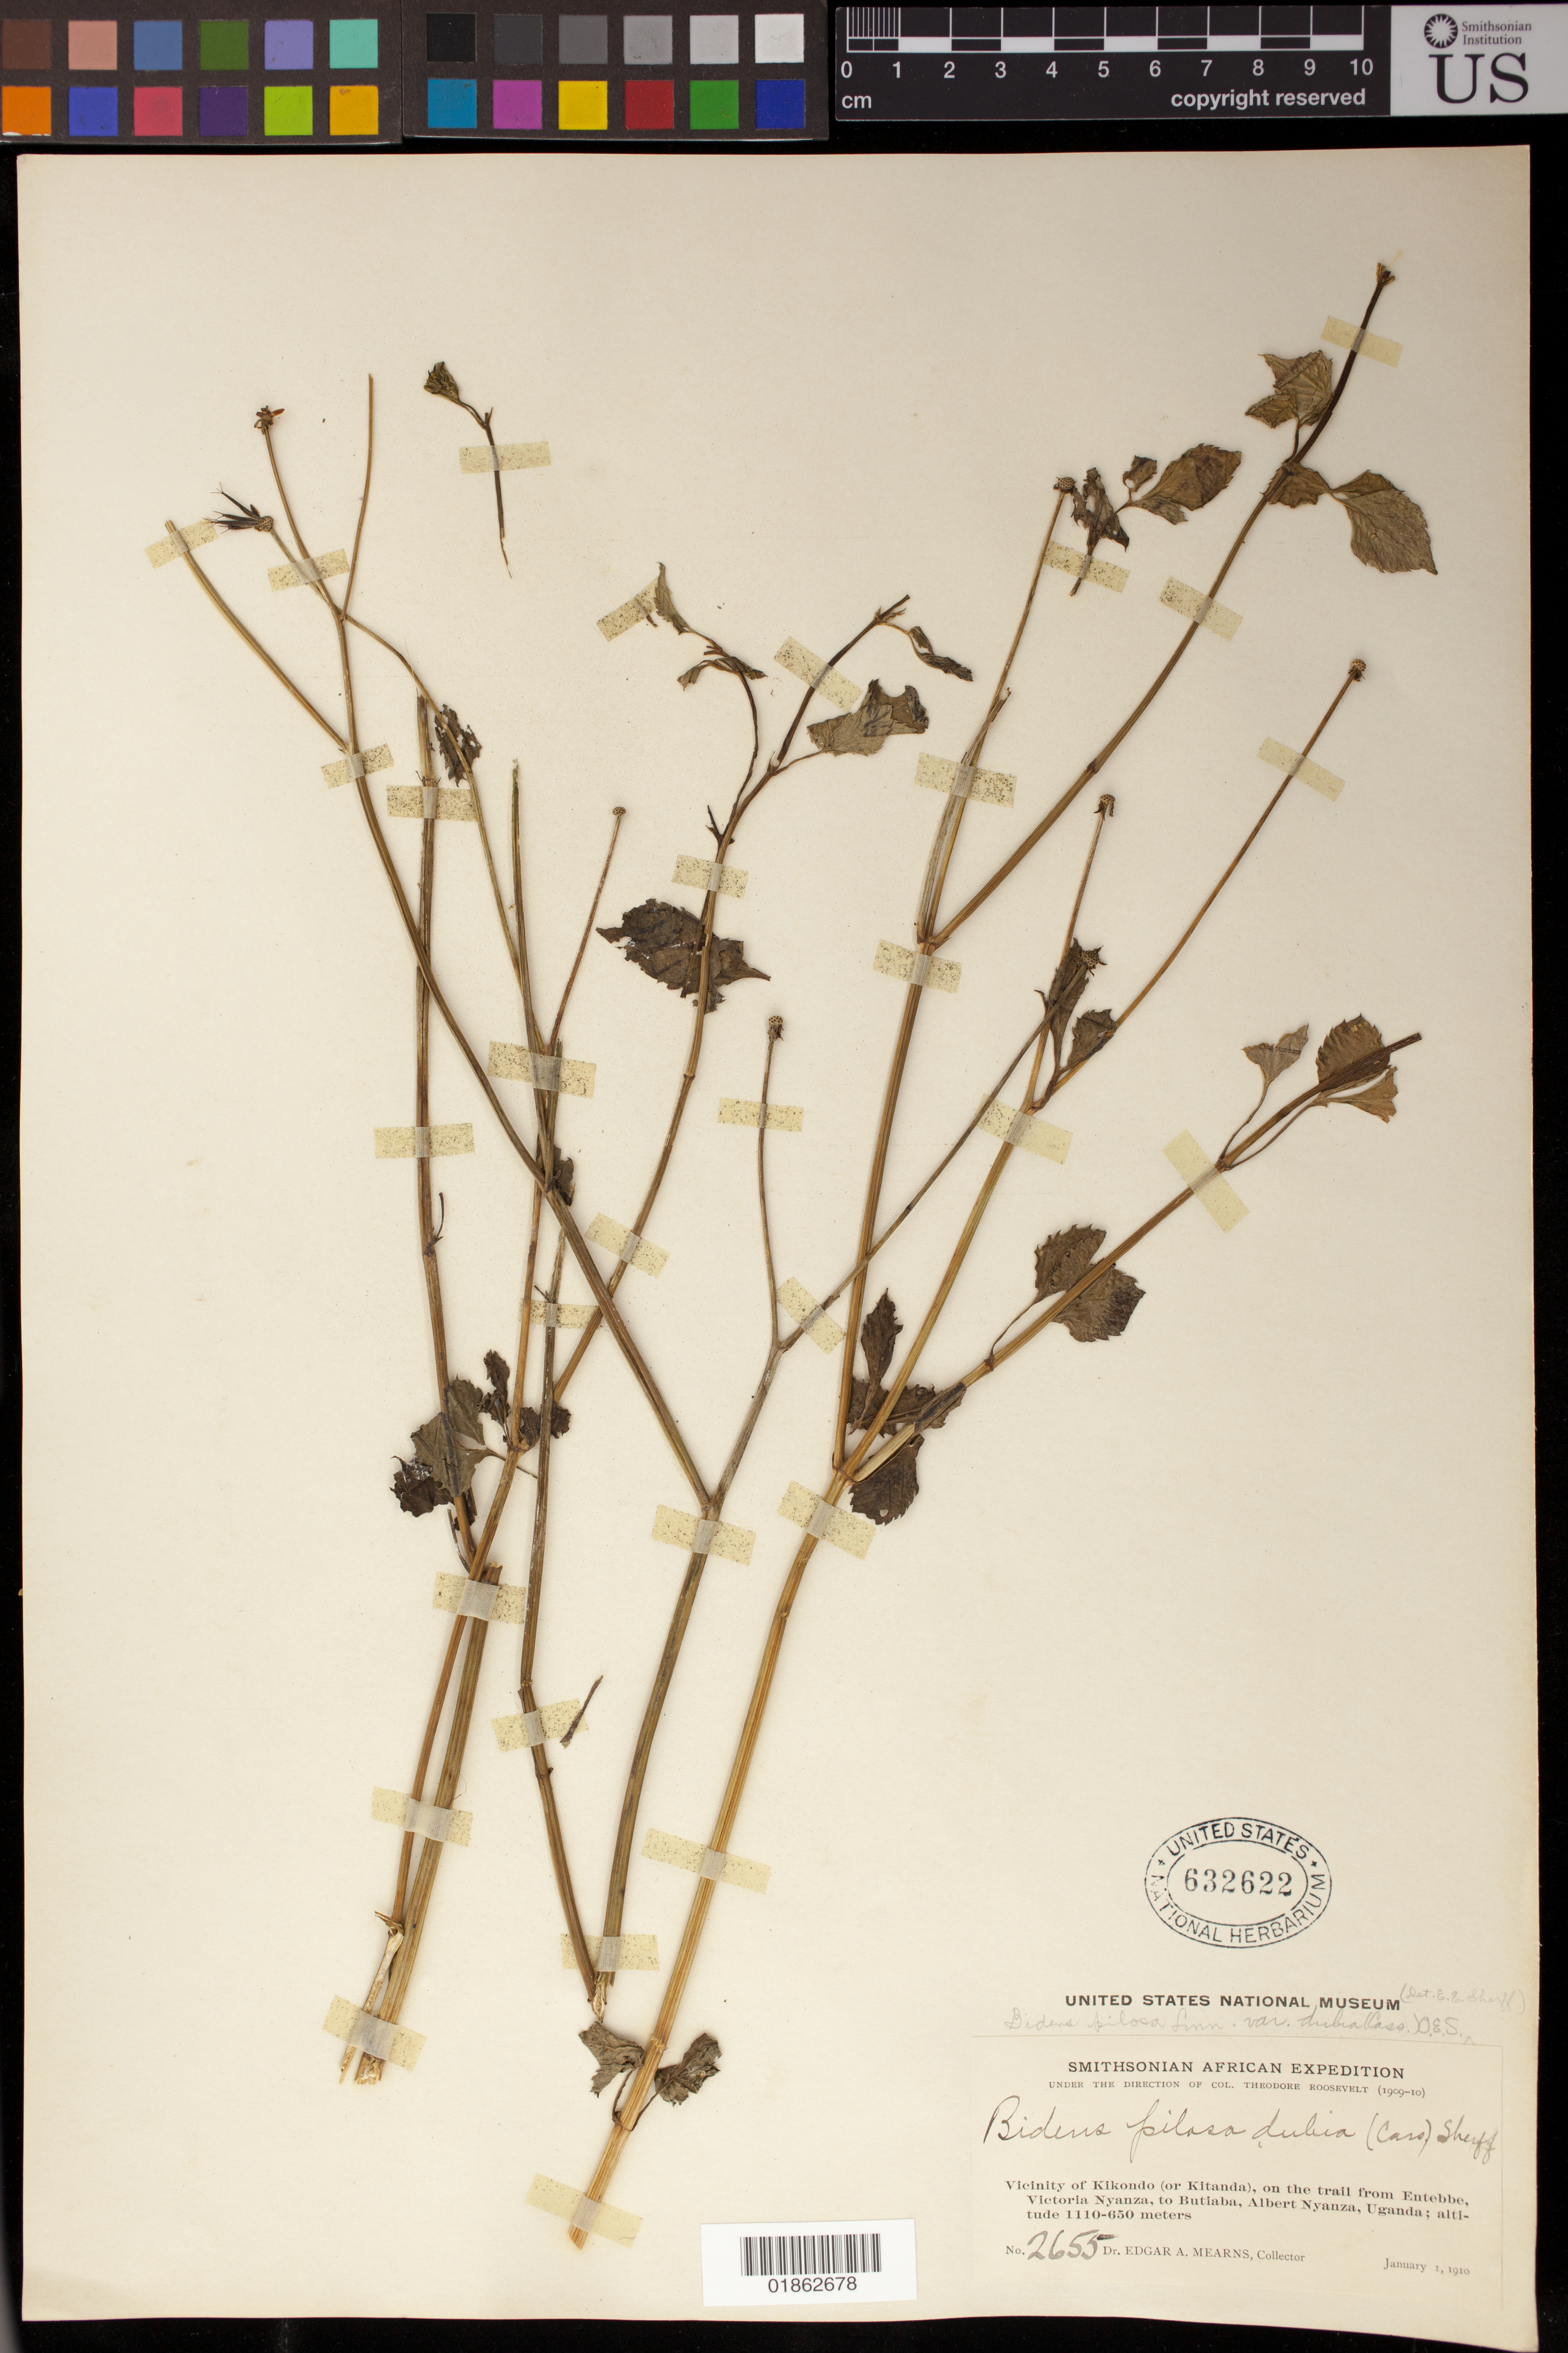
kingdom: Plantae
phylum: Tracheophyta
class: Magnoliopsida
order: Asterales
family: Asteraceae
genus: Bidens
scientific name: Bidens pilosa var. dubius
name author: O.E. Schulz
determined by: Sherff, E. E.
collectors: E. A. Mearns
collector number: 2655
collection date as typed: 01 Jan 1910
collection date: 1910-01-01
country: Uganda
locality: Vicinity of Kikondo ( or Kitanda), on the trail from Entebbe, Victoria Nyanza, to Butiaba, Albert Nyanza, Uganda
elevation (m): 1110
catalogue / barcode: US 632622